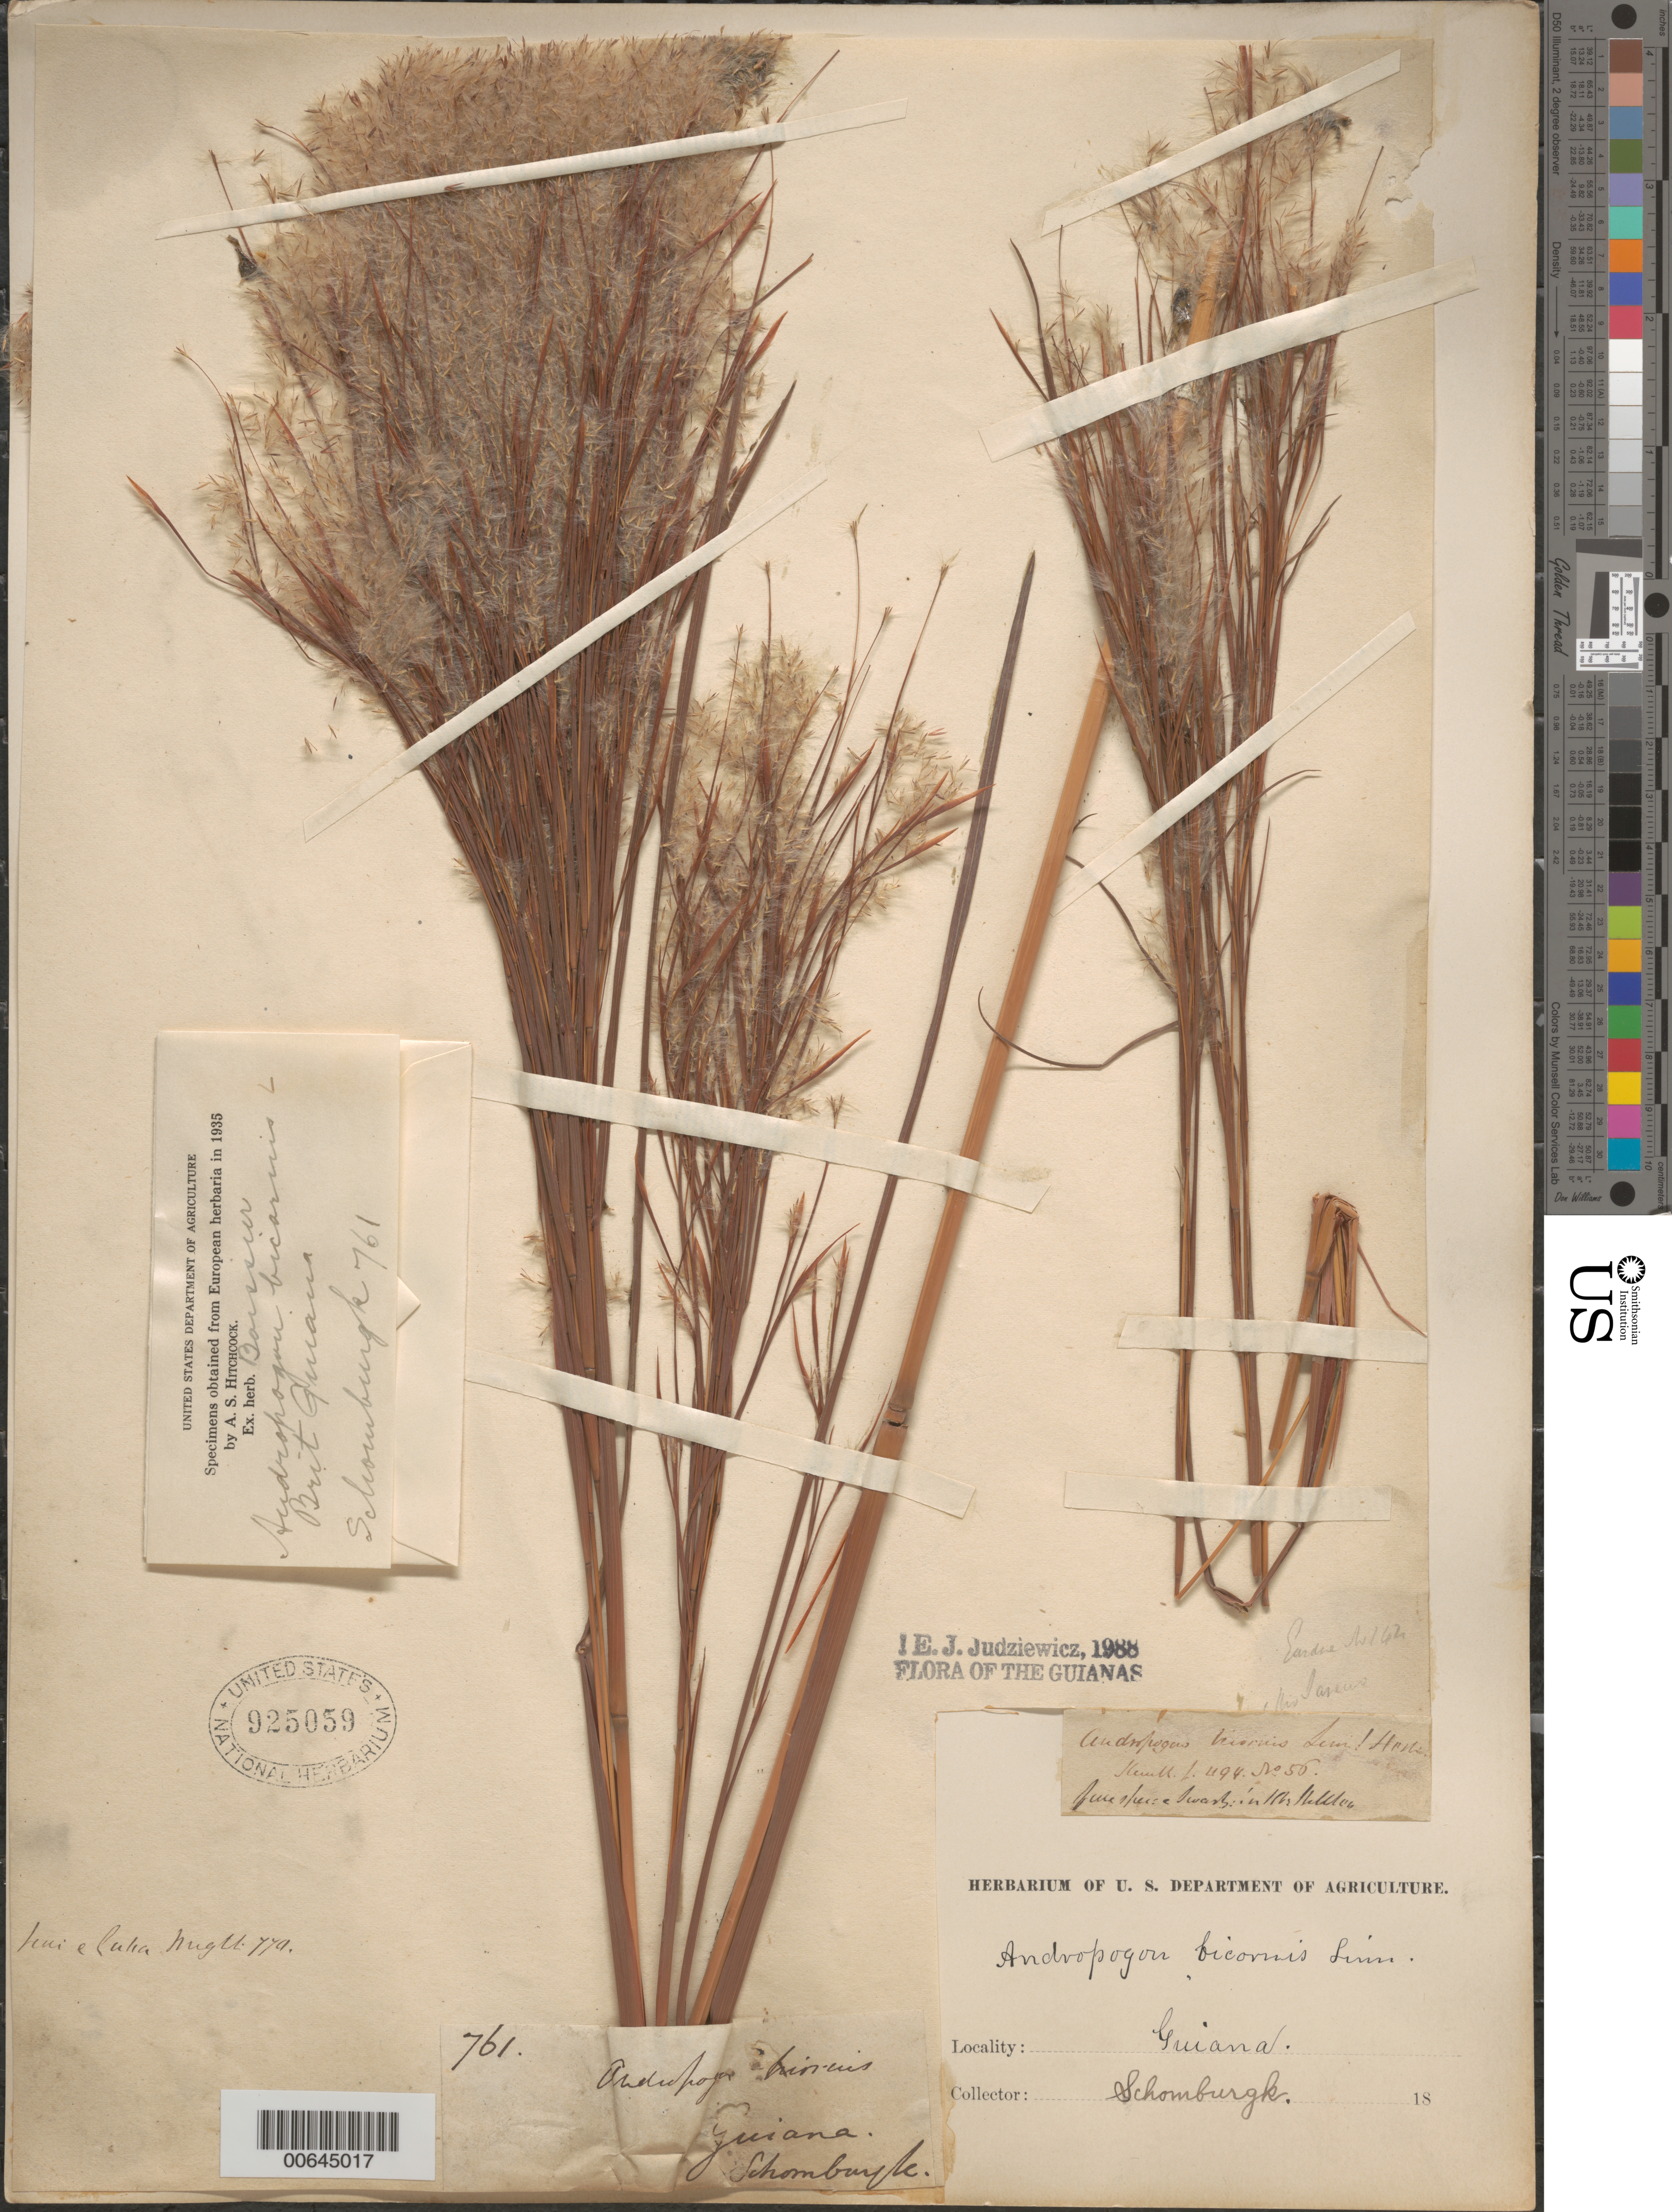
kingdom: Plantae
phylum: Tracheophyta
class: Liliopsida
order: Poales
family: Poaceae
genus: Andropogon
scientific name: Andropogon bicornis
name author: L.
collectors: -- Schomburgk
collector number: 761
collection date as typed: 18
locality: Guiana.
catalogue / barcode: US 925059